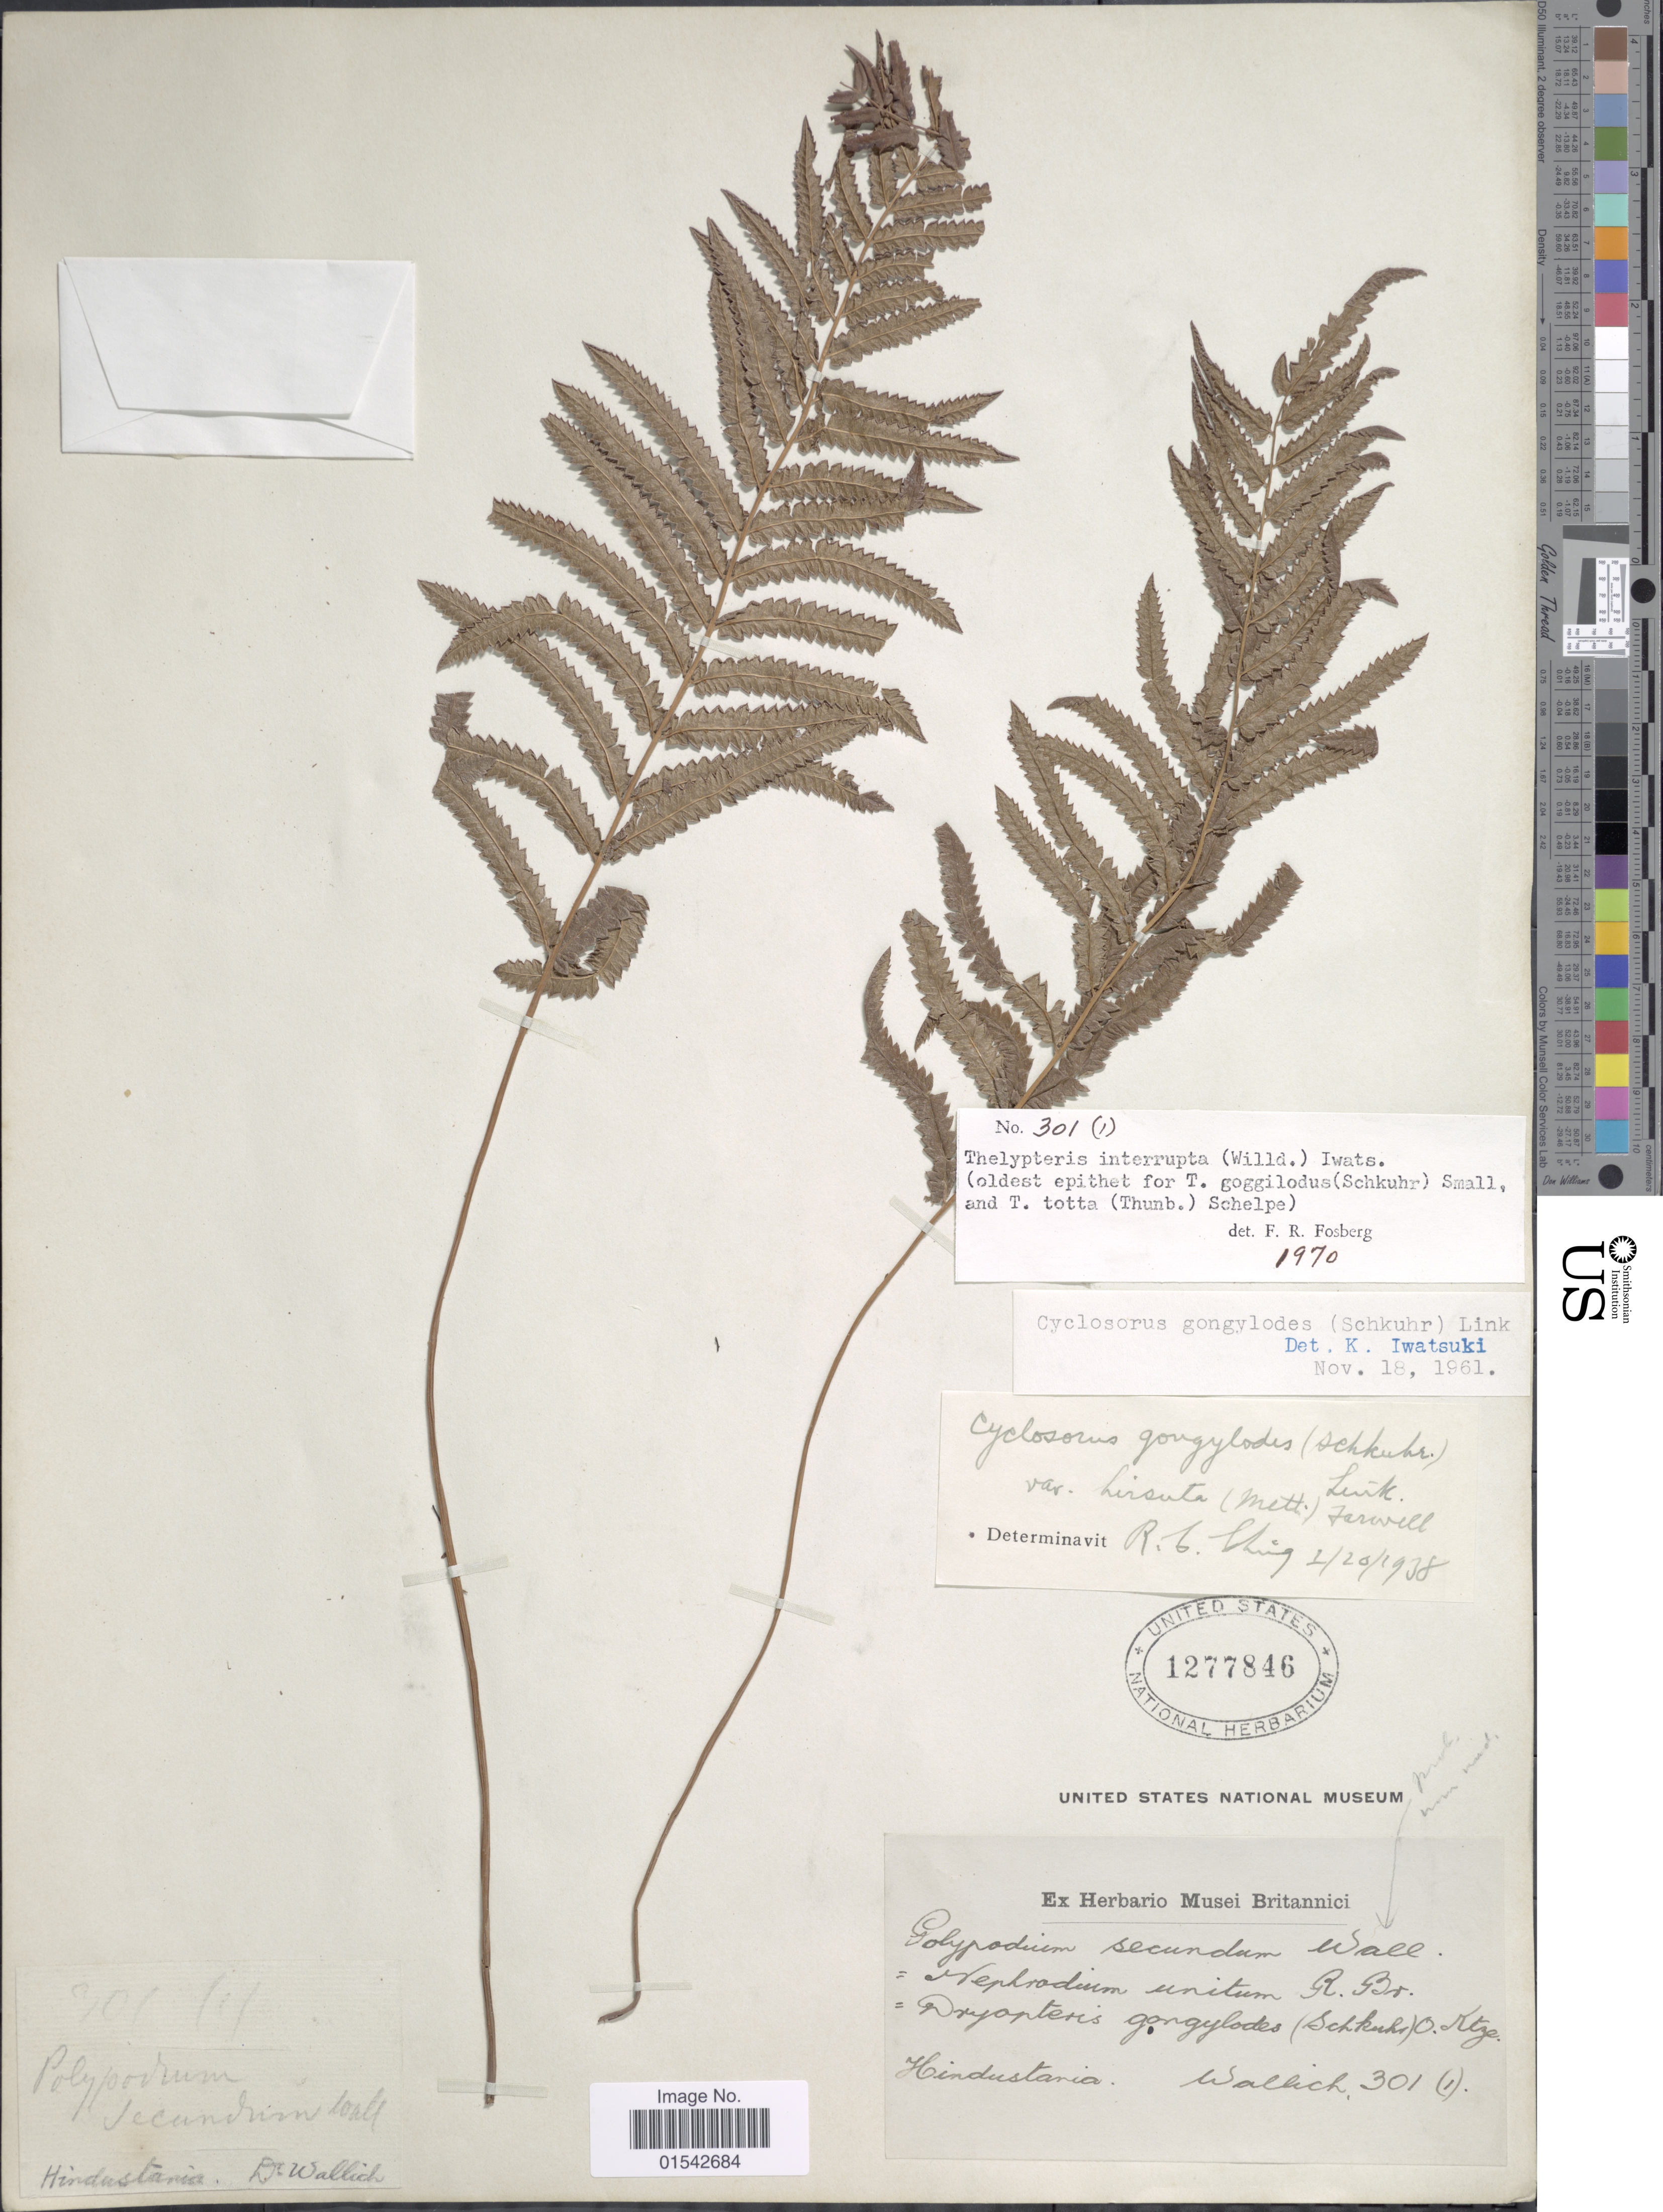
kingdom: Plantae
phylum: Tracheophyta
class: Polypodiopsida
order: Polypodiales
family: Thelypteridaceae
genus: Cyclosorus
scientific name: Cyclosorus interruptus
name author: (Willd.) H. Itô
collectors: -- Wallich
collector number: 301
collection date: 1970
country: India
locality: Hindustania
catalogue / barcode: US 1277846